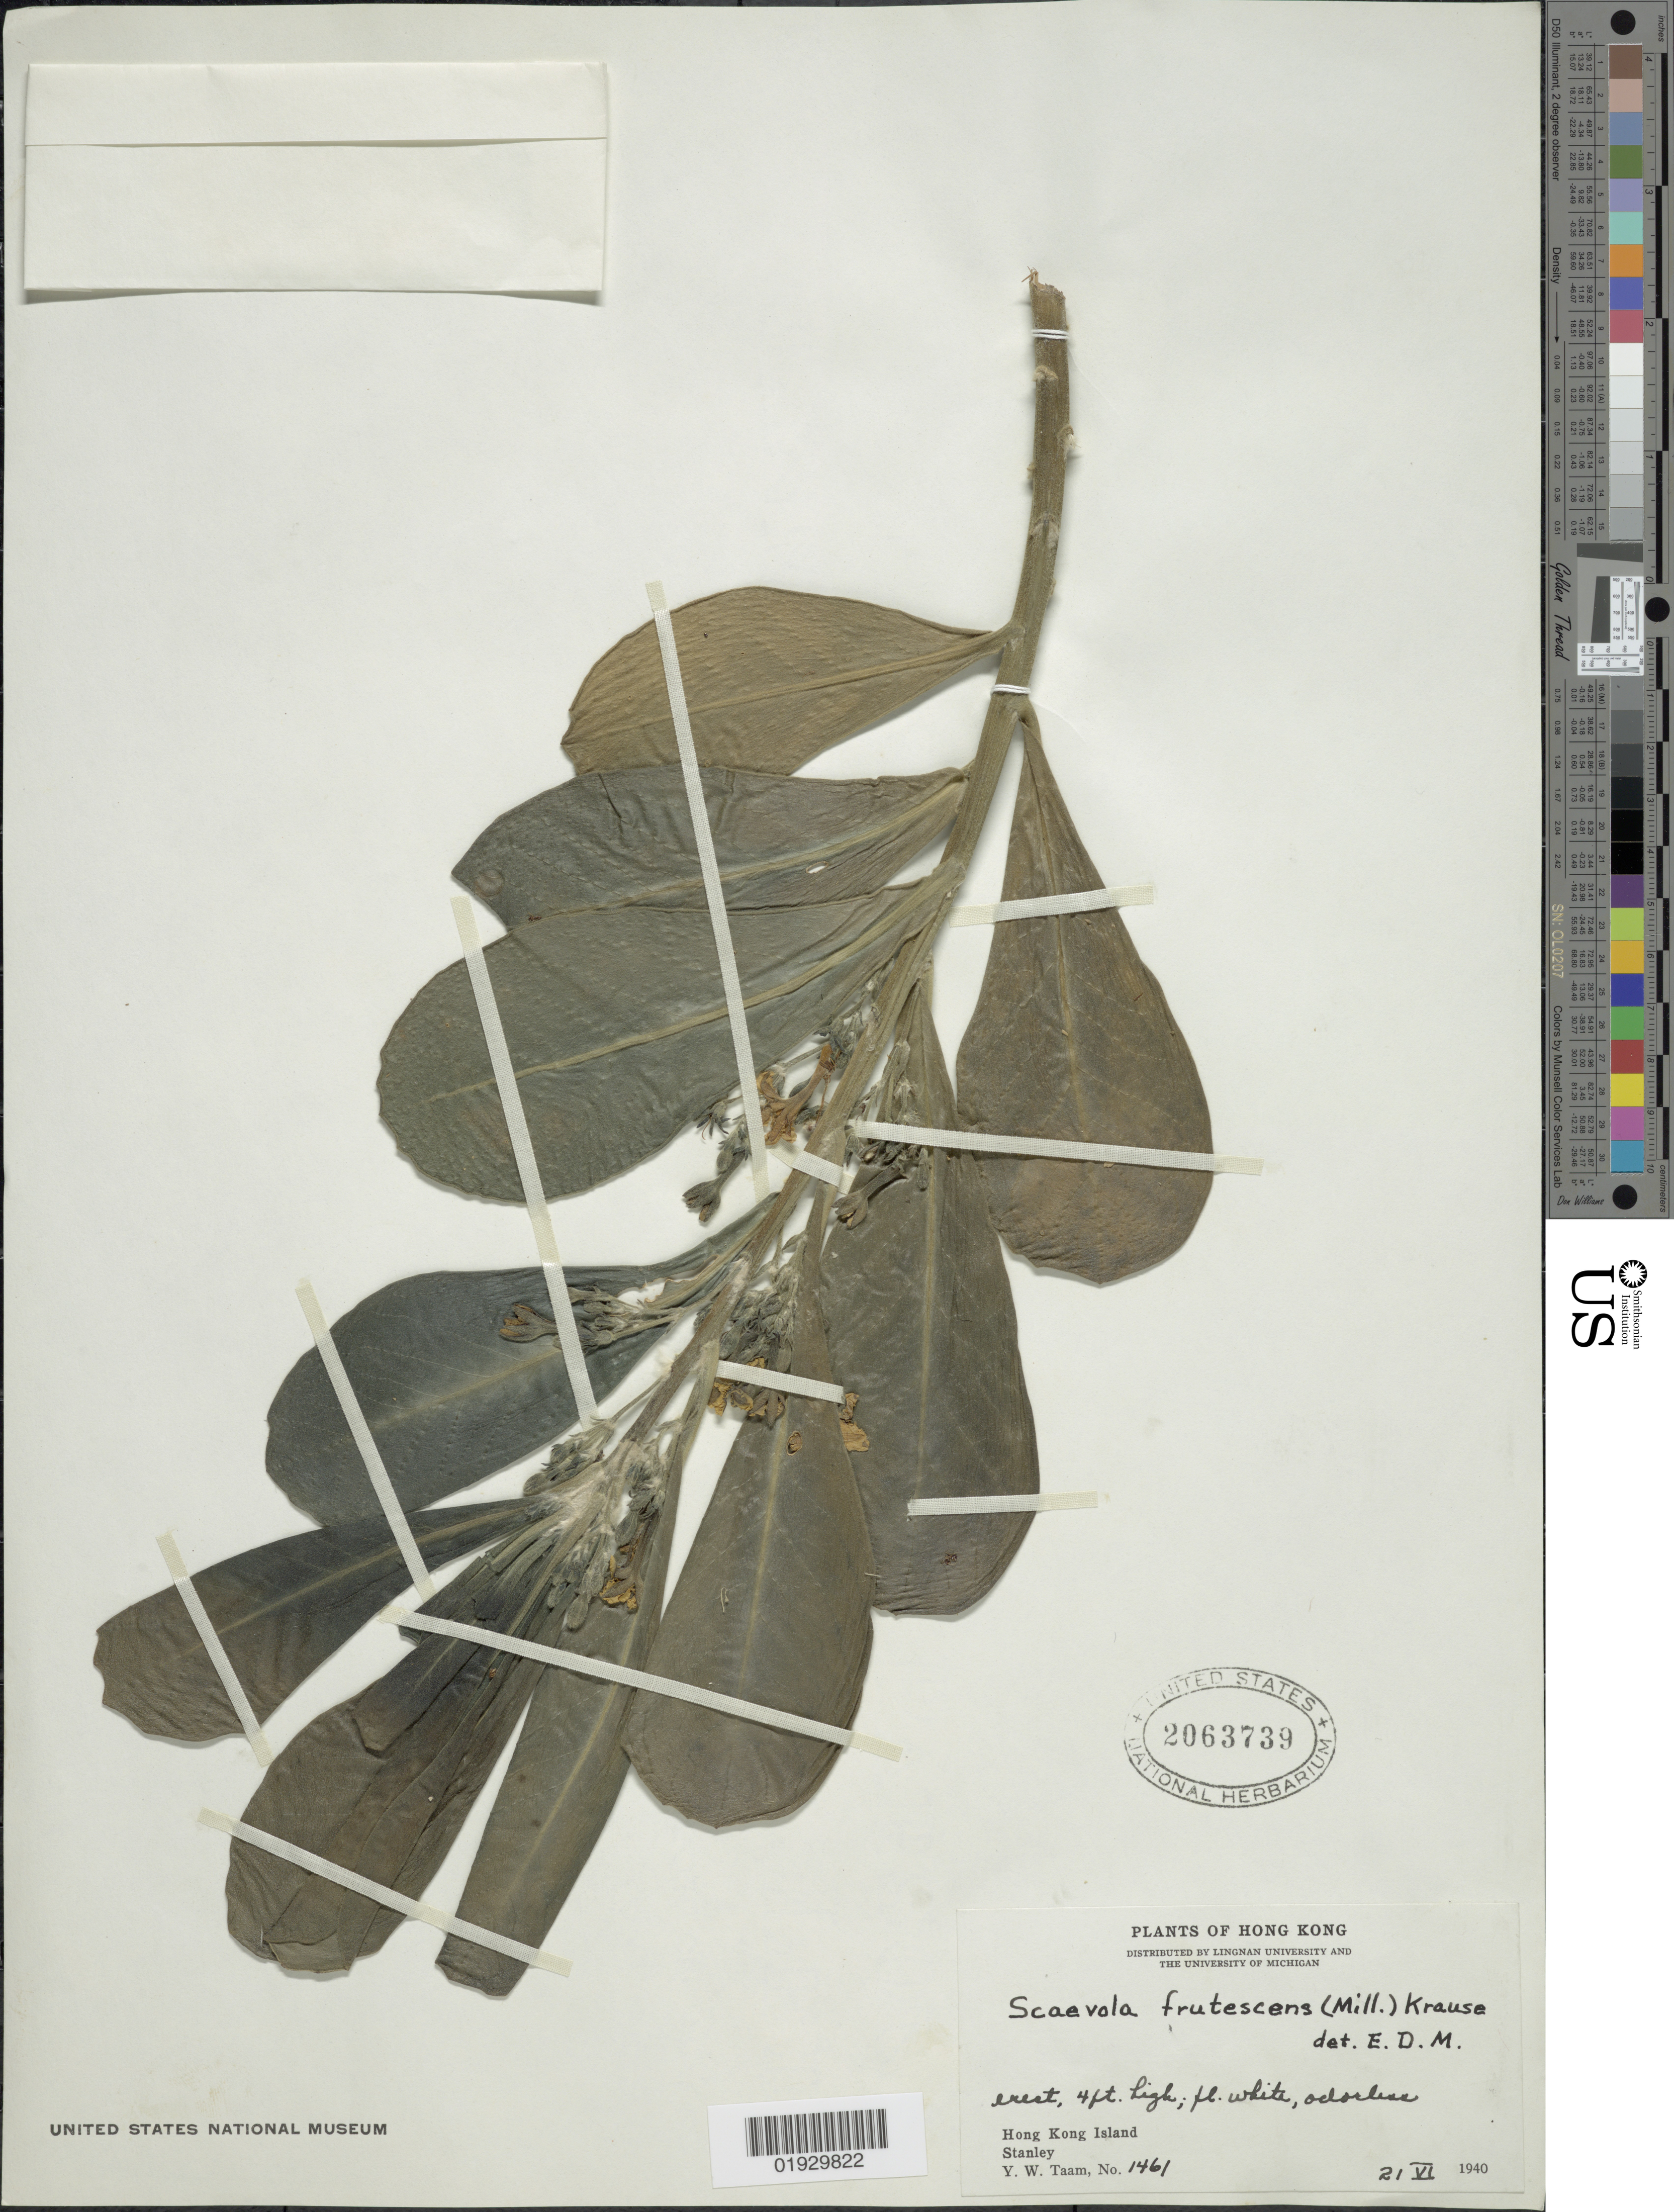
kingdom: Plantae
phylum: Tracheophyta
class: Magnoliopsida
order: Asterales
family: Goodeniaceae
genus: Scaevola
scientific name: Scaevola taccada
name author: (Gaertn.) Roxb.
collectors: Y. W. Taam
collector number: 1461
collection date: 1940-06-21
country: China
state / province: Hong Kong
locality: Hong Kong Island. Stanley.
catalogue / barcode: US 2063739